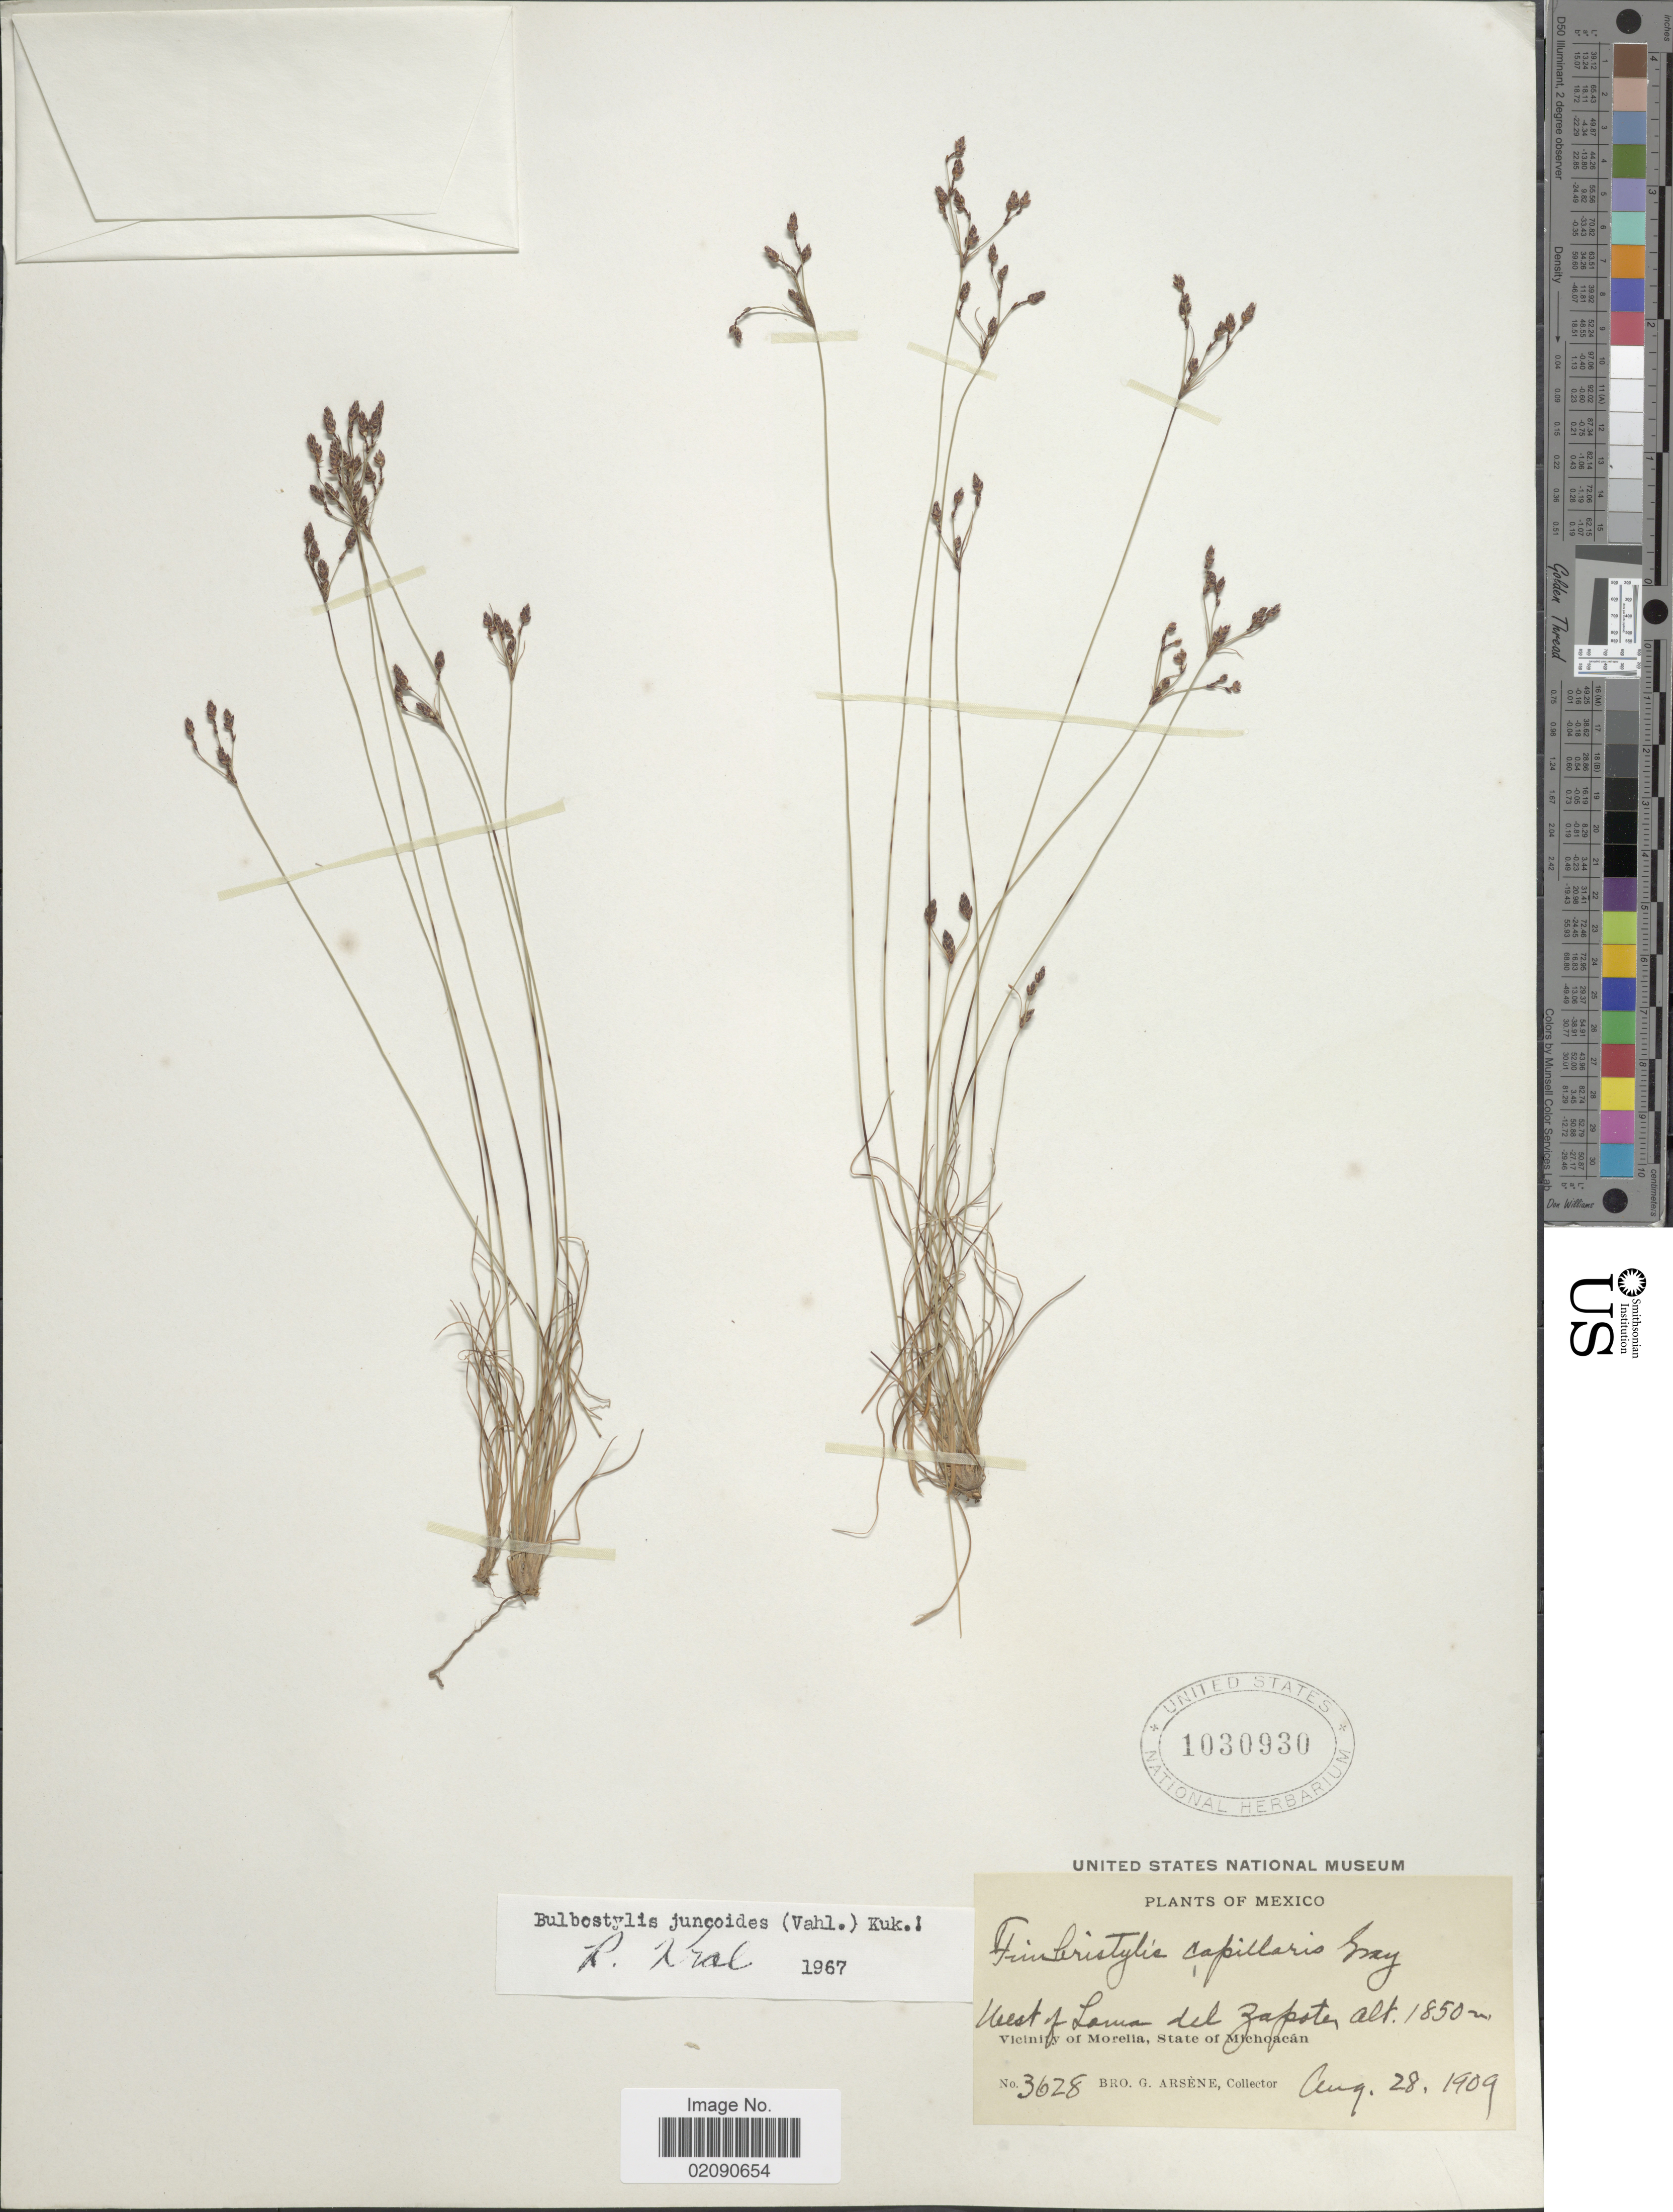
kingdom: Plantae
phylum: Tracheophyta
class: Liliopsida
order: Poales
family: Cyperaceae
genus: Bulbostylis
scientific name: Bulbostylis juncoides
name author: (Vahl) Kük. ex Herter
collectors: Bro. G. Arsène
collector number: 3628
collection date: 1909-08-28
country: Mexico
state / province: Michoacán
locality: West of Loma del Zapote - Vicinity of Morelia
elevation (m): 1850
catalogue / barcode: US 1030930